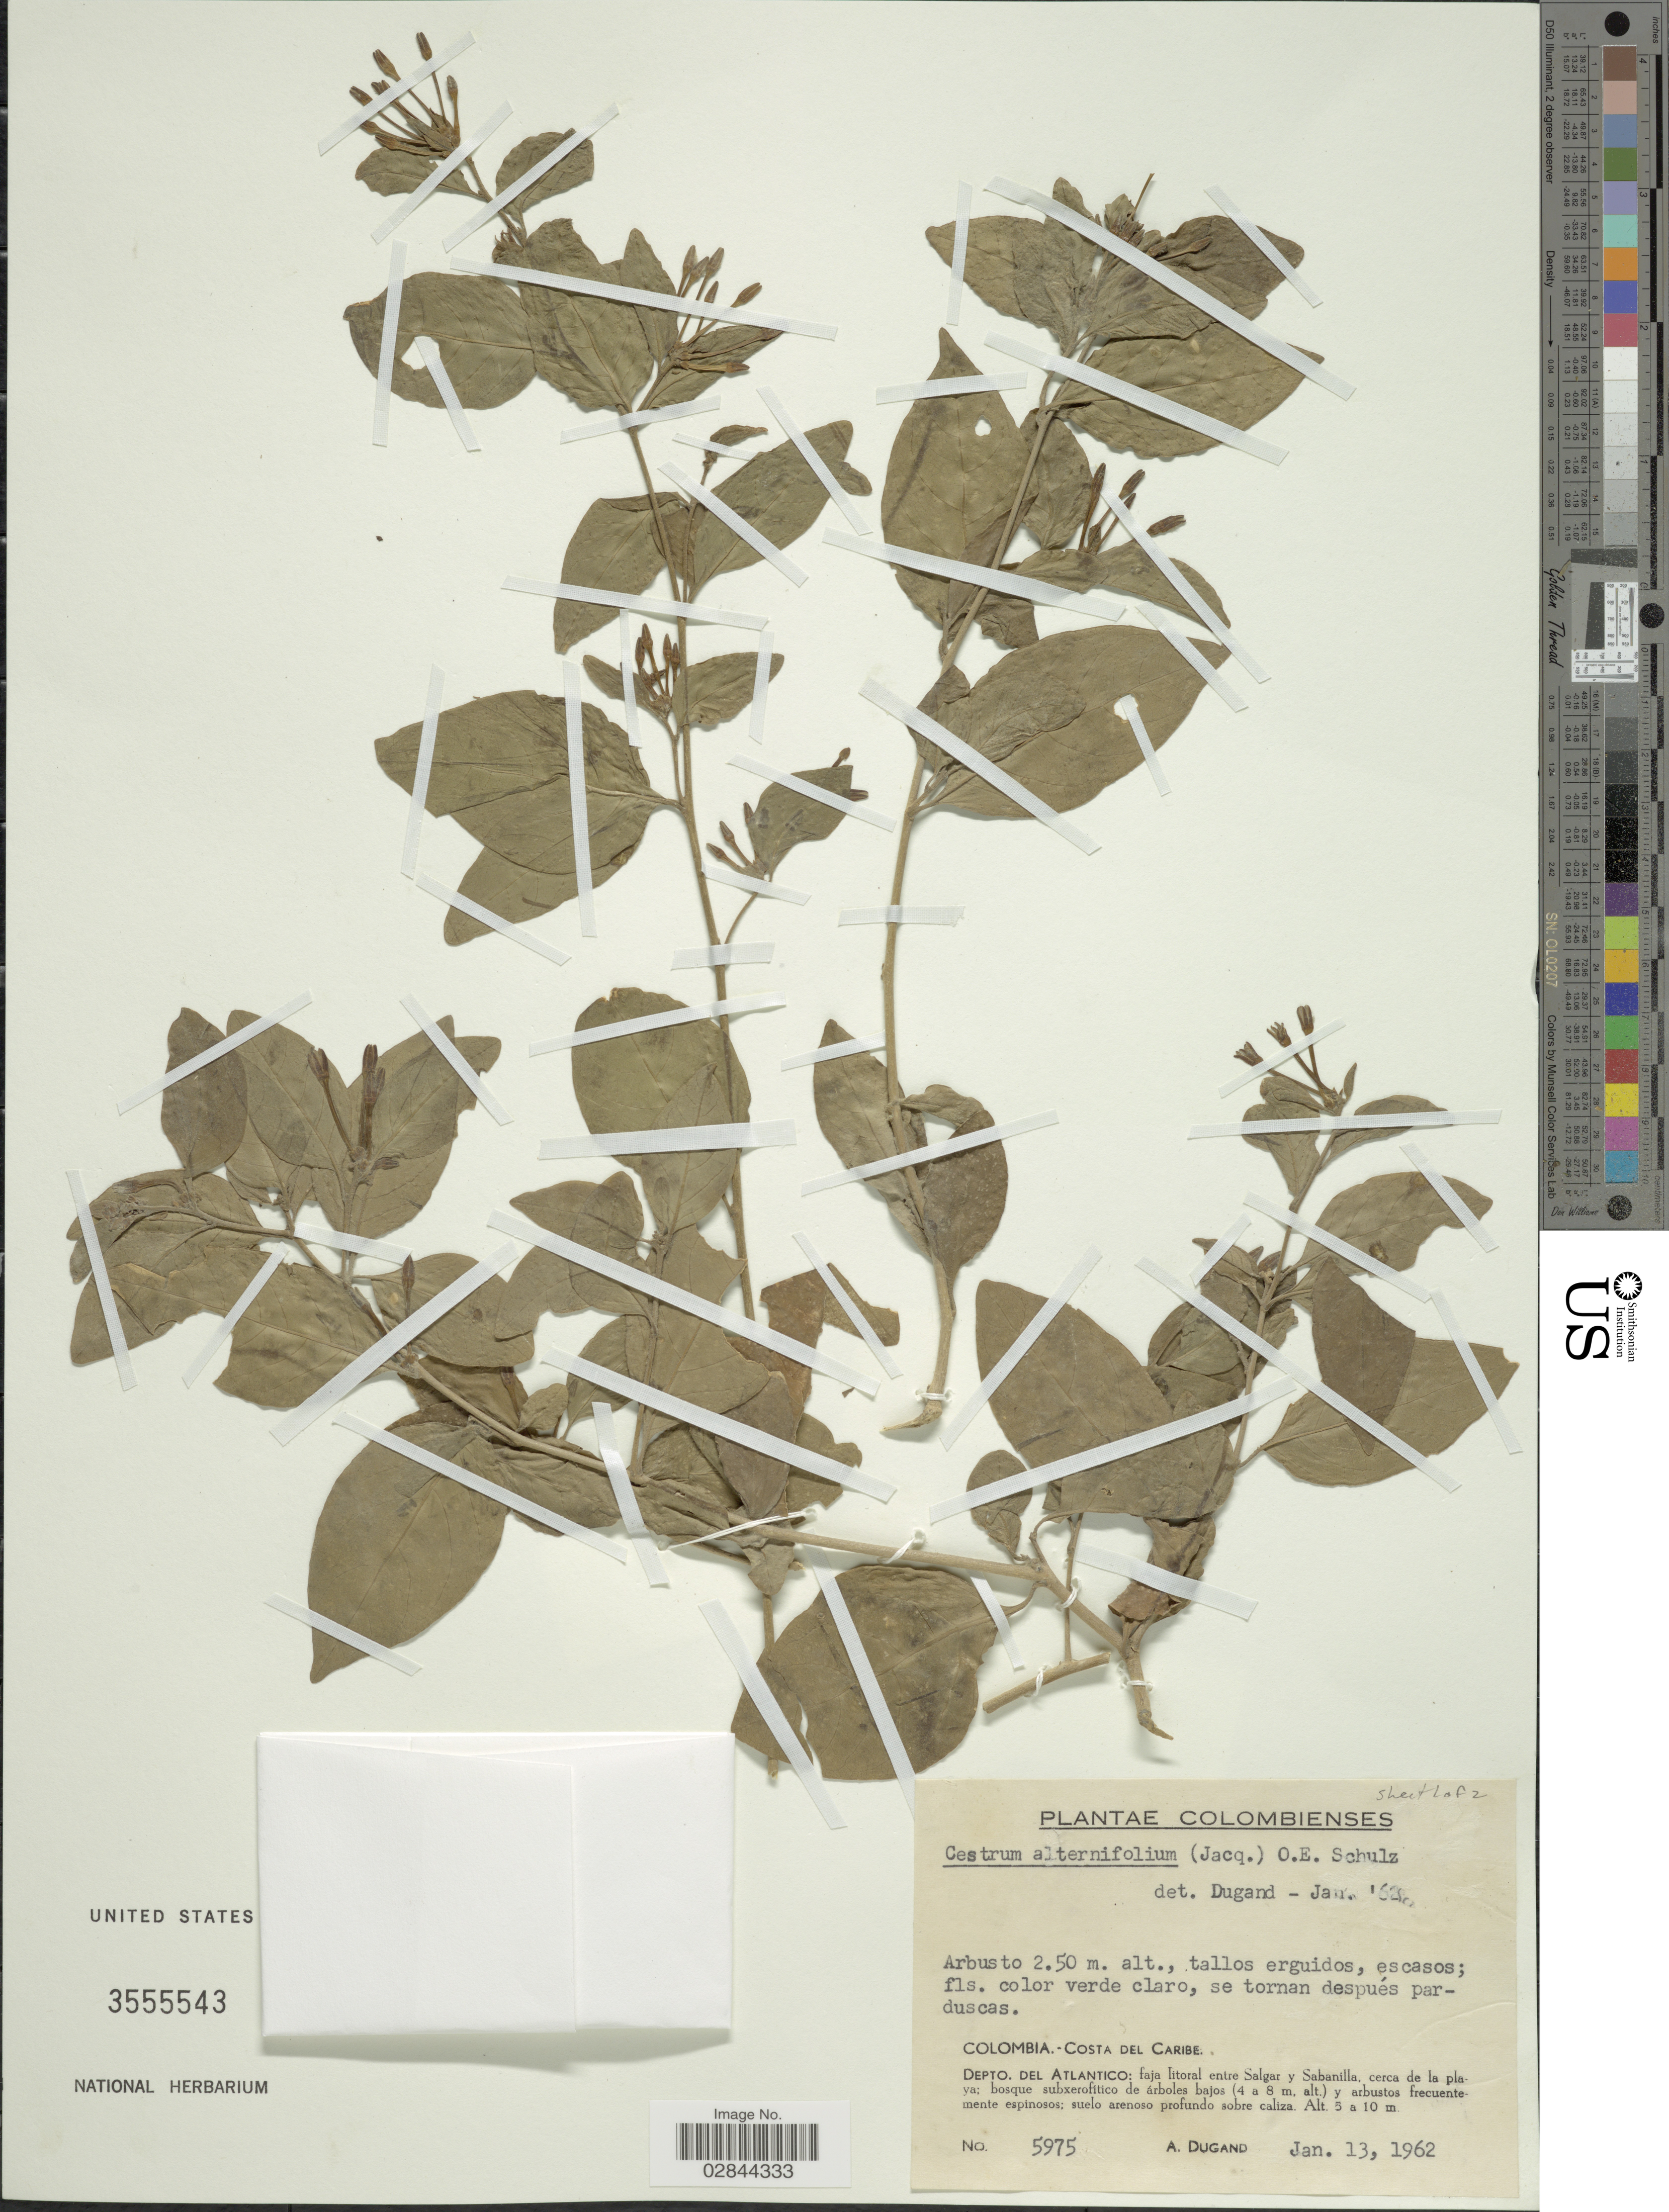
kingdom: Plantae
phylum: Tracheophyta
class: Magnoliopsida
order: Solanales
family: Solanaceae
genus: Cestrum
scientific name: Cestrum alternifolium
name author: (Jacq.) O.E. Schulz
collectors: A. Dugand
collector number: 5975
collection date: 1962-01-13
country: Colombia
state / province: Atlántico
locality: Costa del Caribe, Depto. del Atlantico, faja litoral entre Salgar y Sabanilla, cerca de la playa.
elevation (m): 5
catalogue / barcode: US 3555543